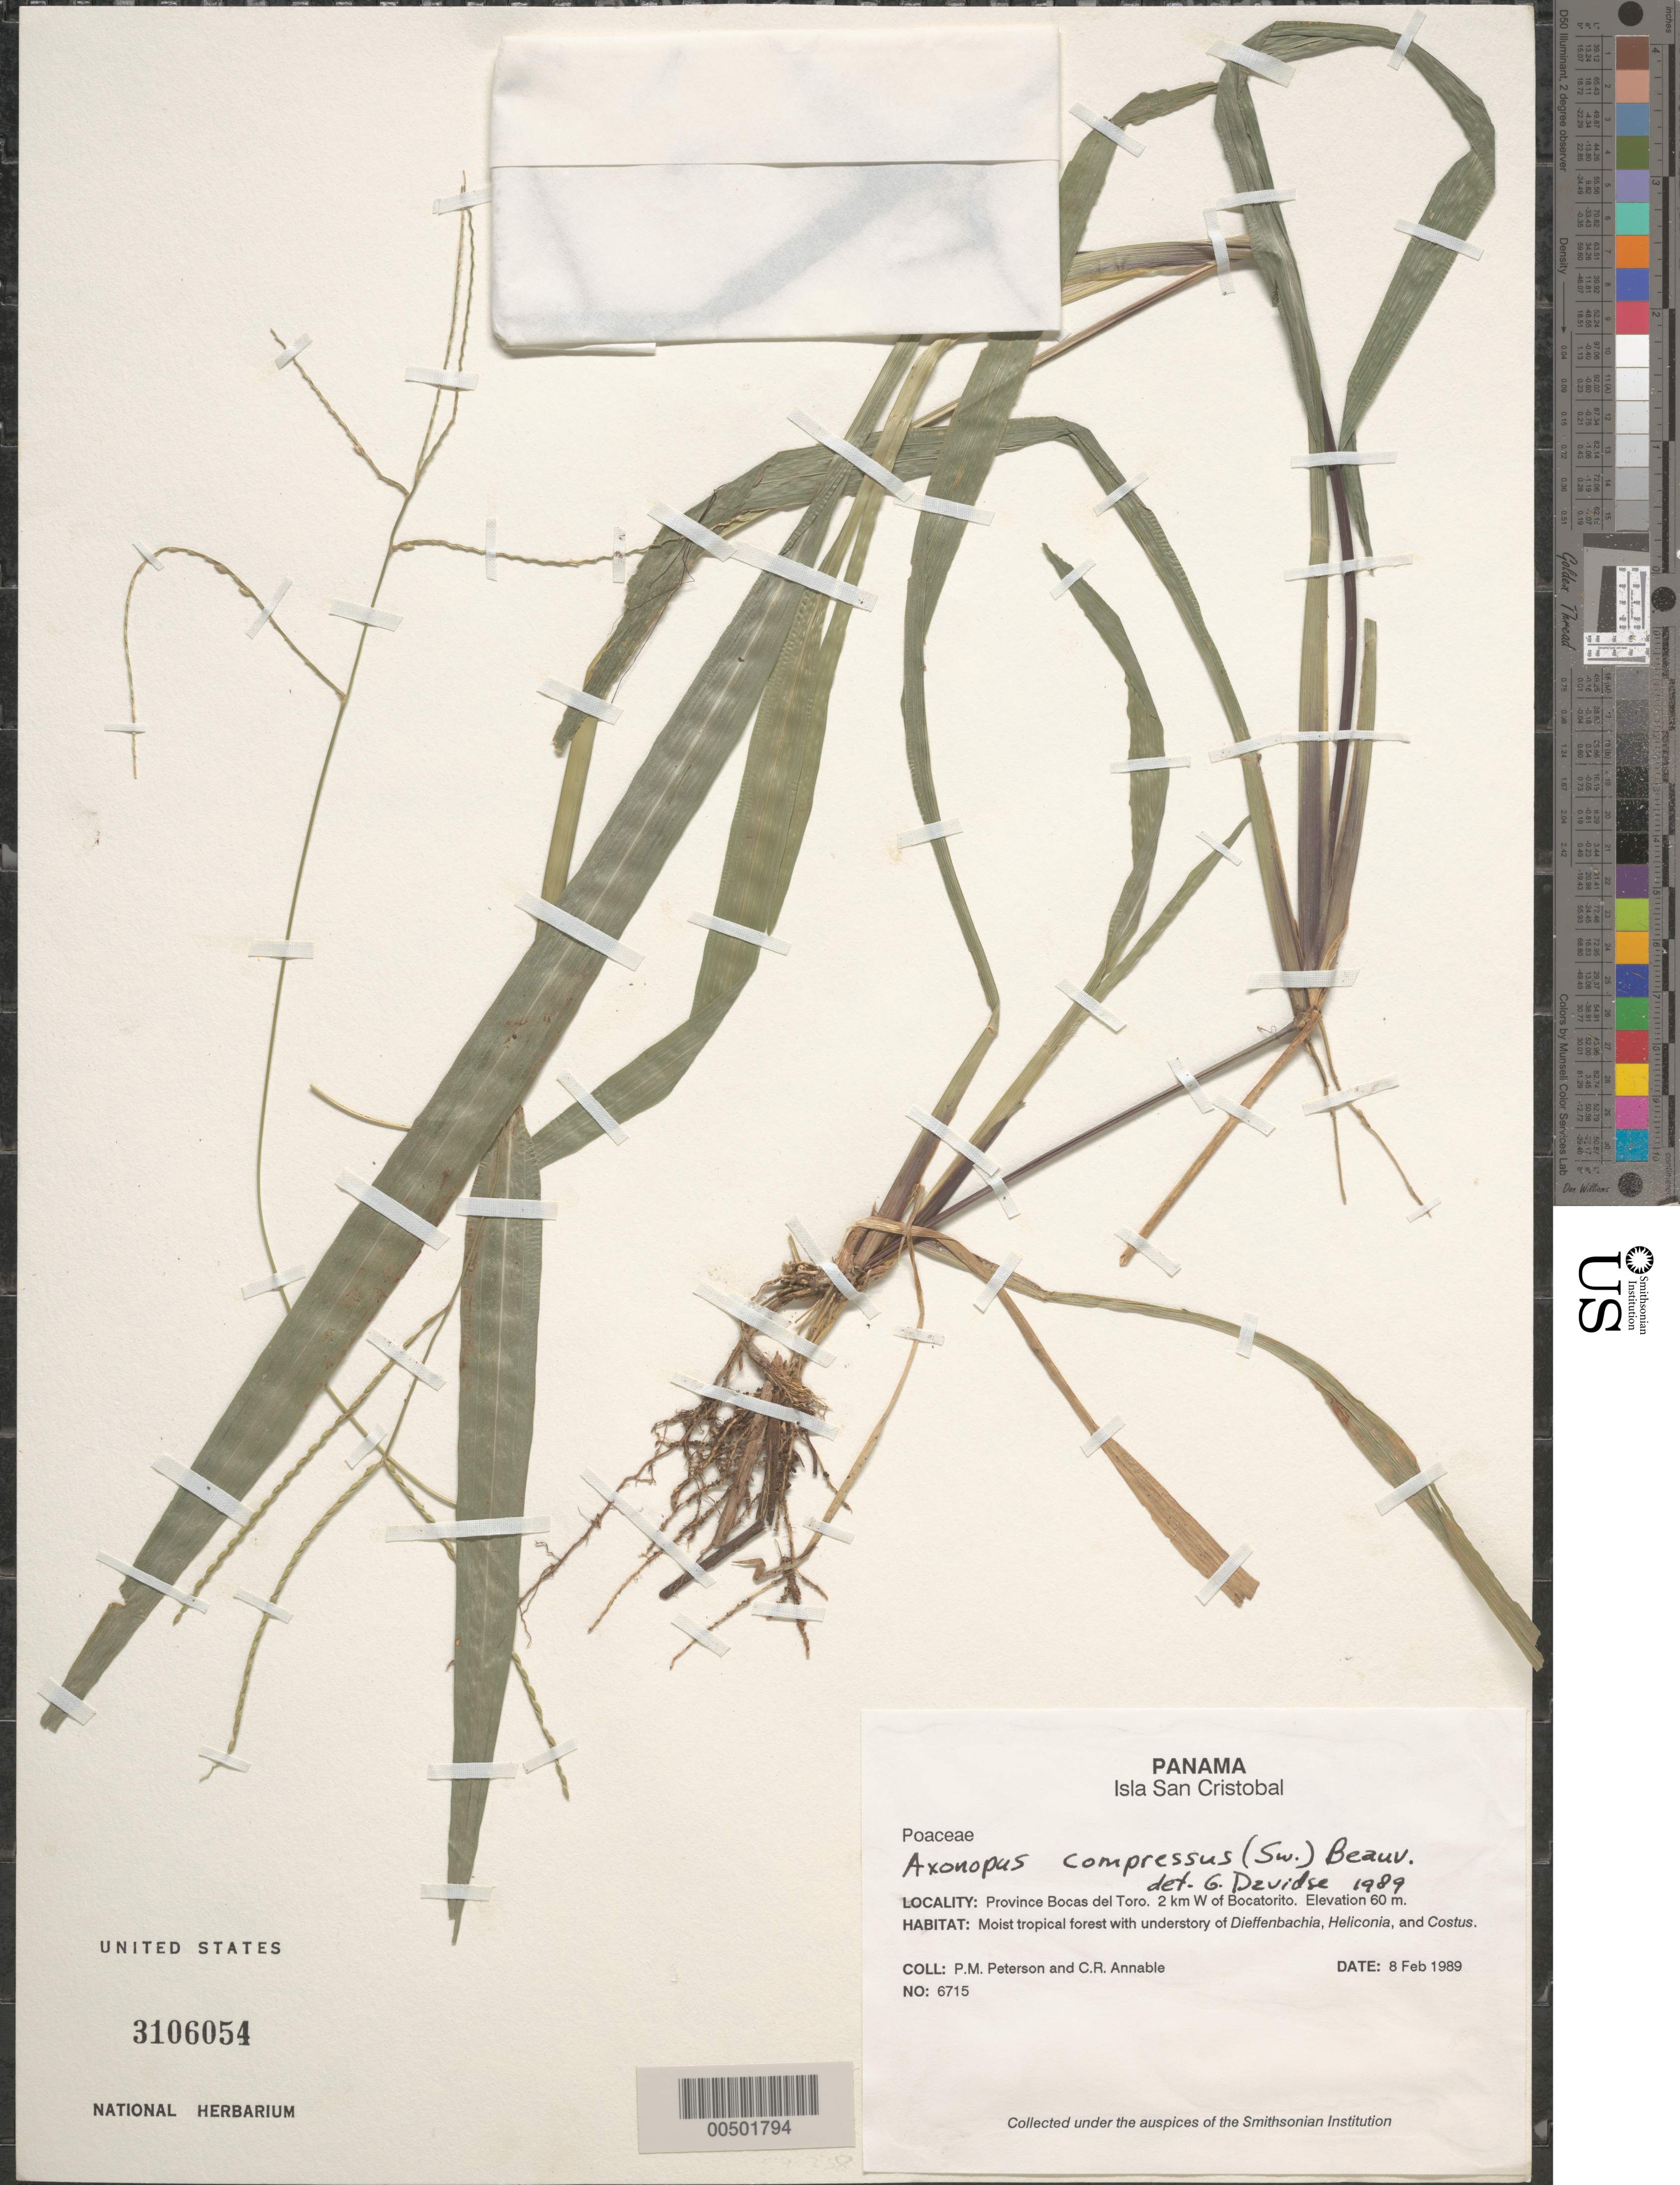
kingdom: Plantae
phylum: Tracheophyta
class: Liliopsida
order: Poales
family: Poaceae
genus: Axonopus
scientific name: Axonopus compressus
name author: (Sw.) P. Beauv.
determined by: Davidse, Gerrit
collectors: P. M. Peterson & C. R. Annable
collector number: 06715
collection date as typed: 08 Feb 1989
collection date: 1989-02-08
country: Panama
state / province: Bocas del Toro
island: San Cristóbal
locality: Isla San Cristobal, 2 km W ofBocaTorito.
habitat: Moist tropical forest with understory of Dieffenbachia, Heliconia, and Costus.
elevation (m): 60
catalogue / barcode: US 3106054